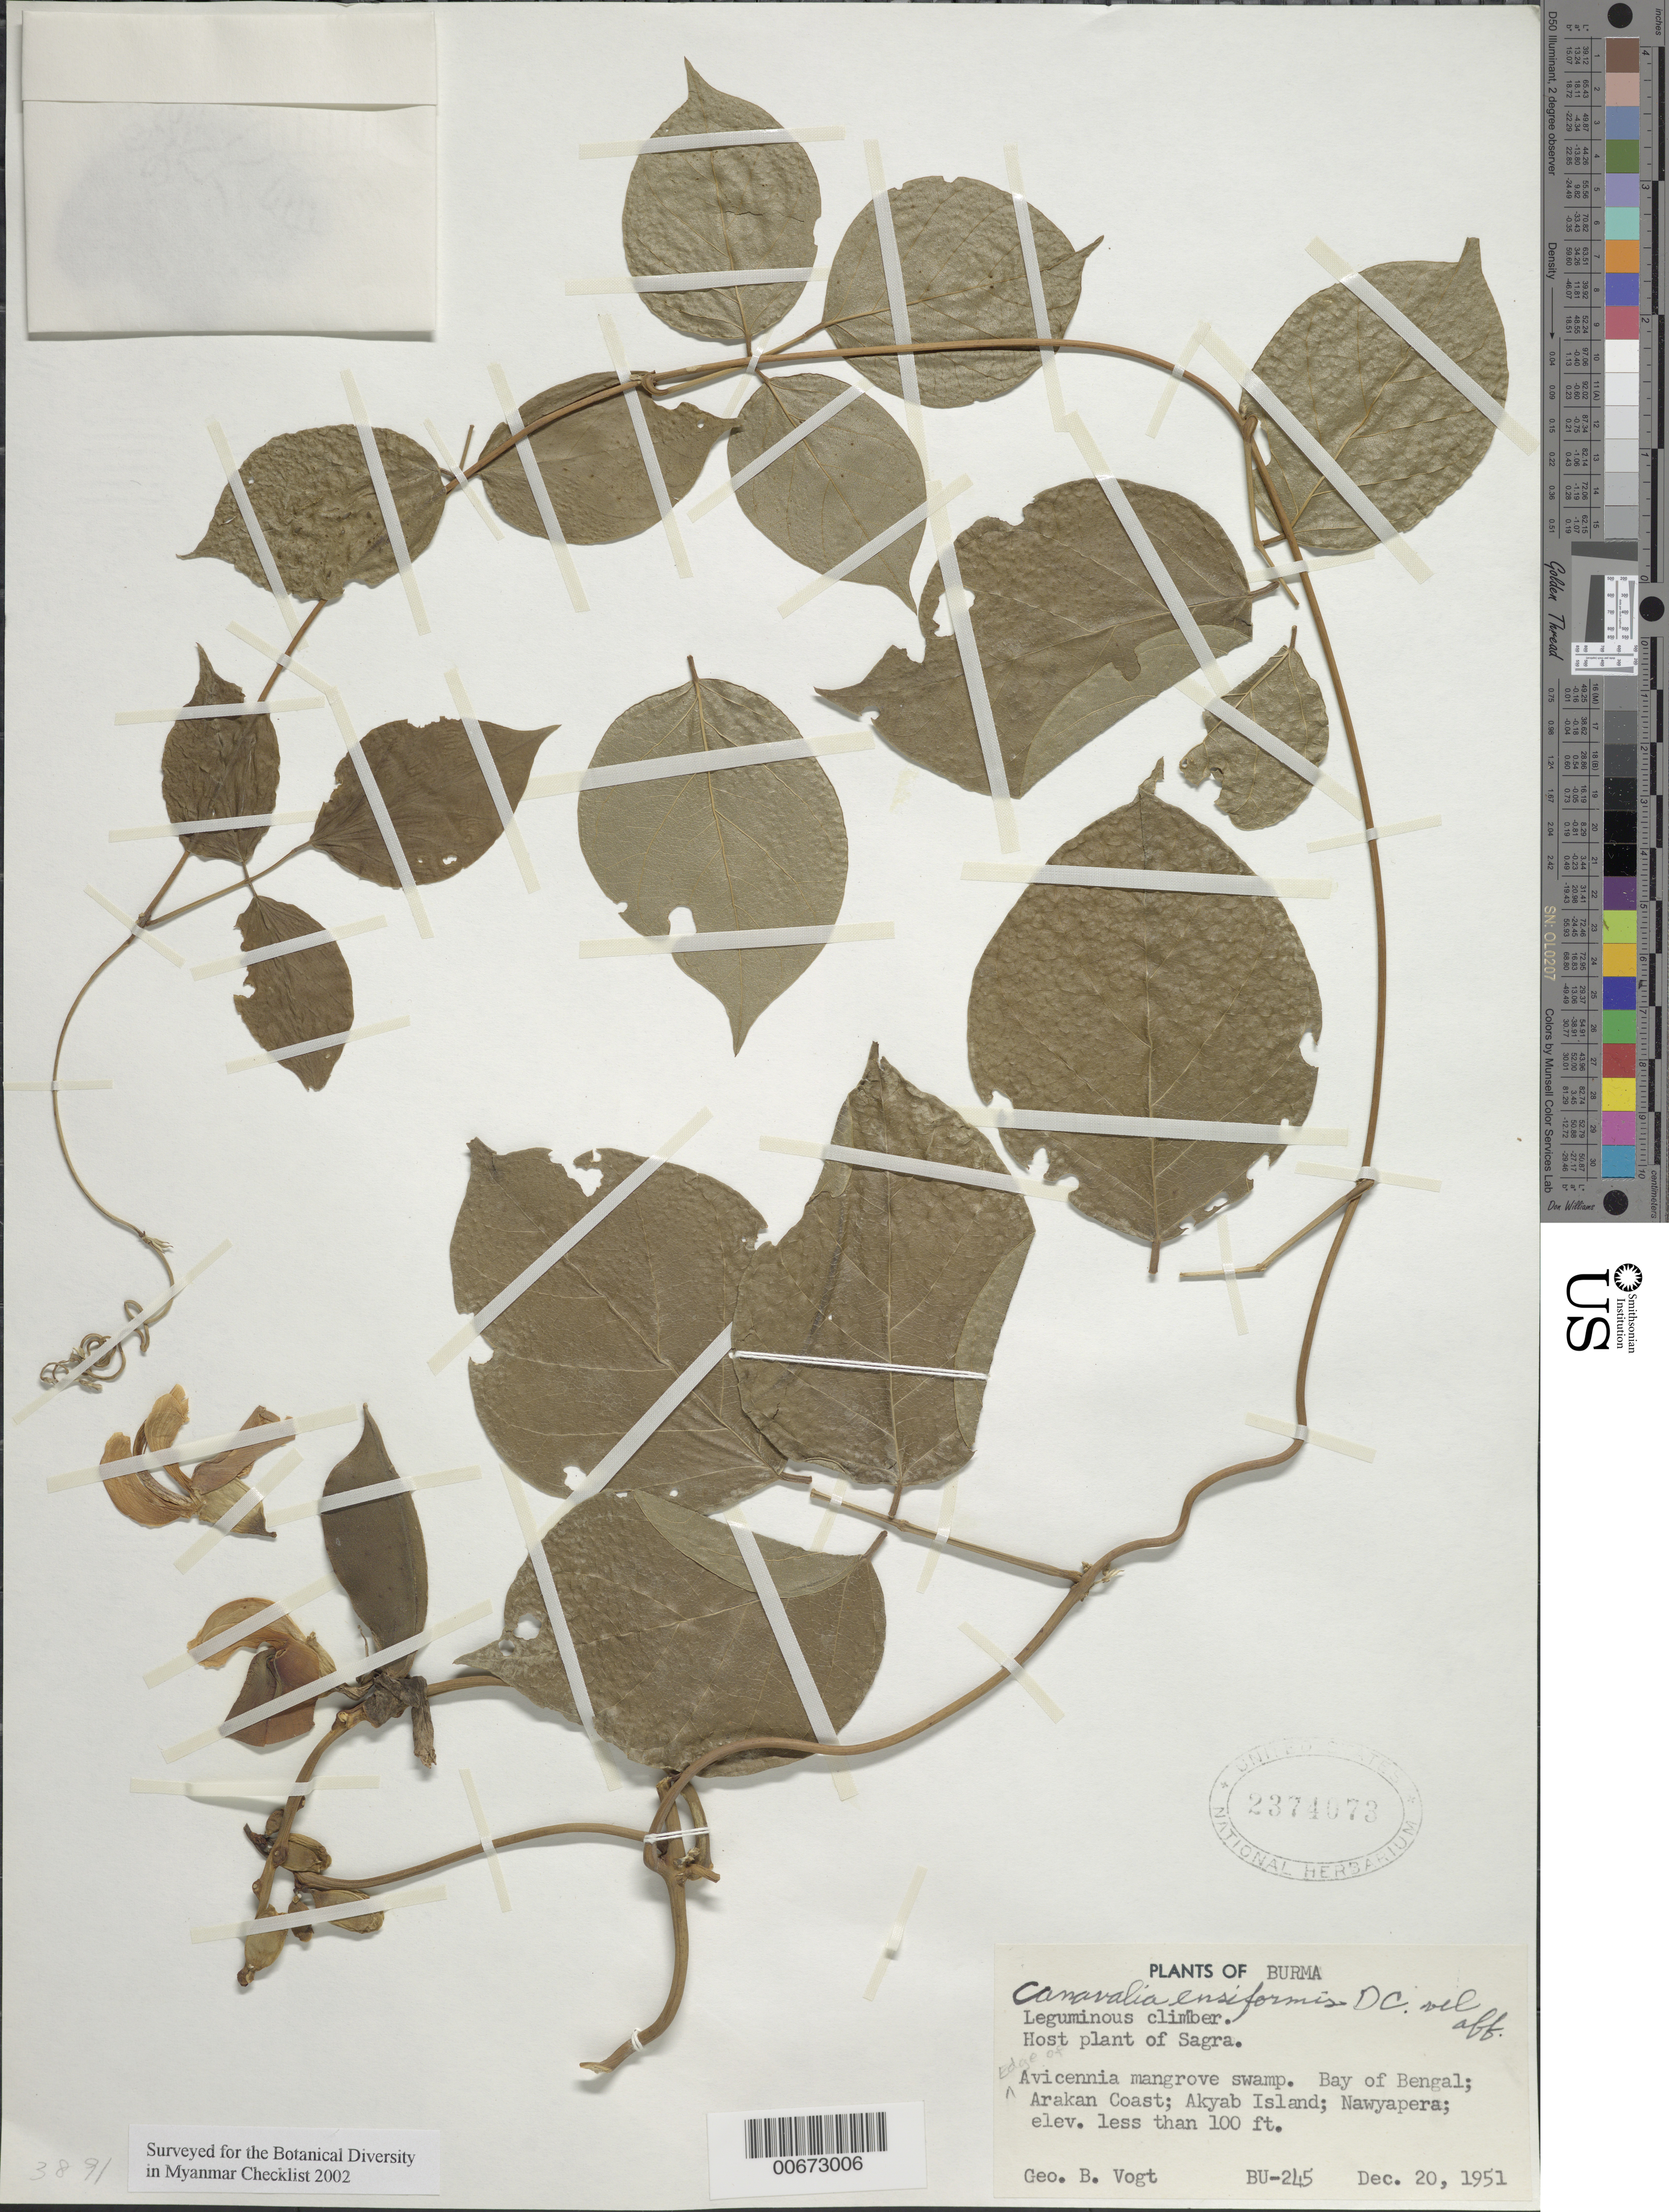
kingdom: Plantae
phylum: Tracheophyta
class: Magnoliopsida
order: Fabales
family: Fabaceae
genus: Canavalia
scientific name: Canavalia ensiformis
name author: (L.) DC.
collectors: G. Vogt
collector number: BU-245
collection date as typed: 20 Dec 1951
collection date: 1951-12-20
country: Myanmar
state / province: Rakhine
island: Akyab I.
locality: Bay of Bengal, Arakan Coast, Nawyapera.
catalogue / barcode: US 2374073